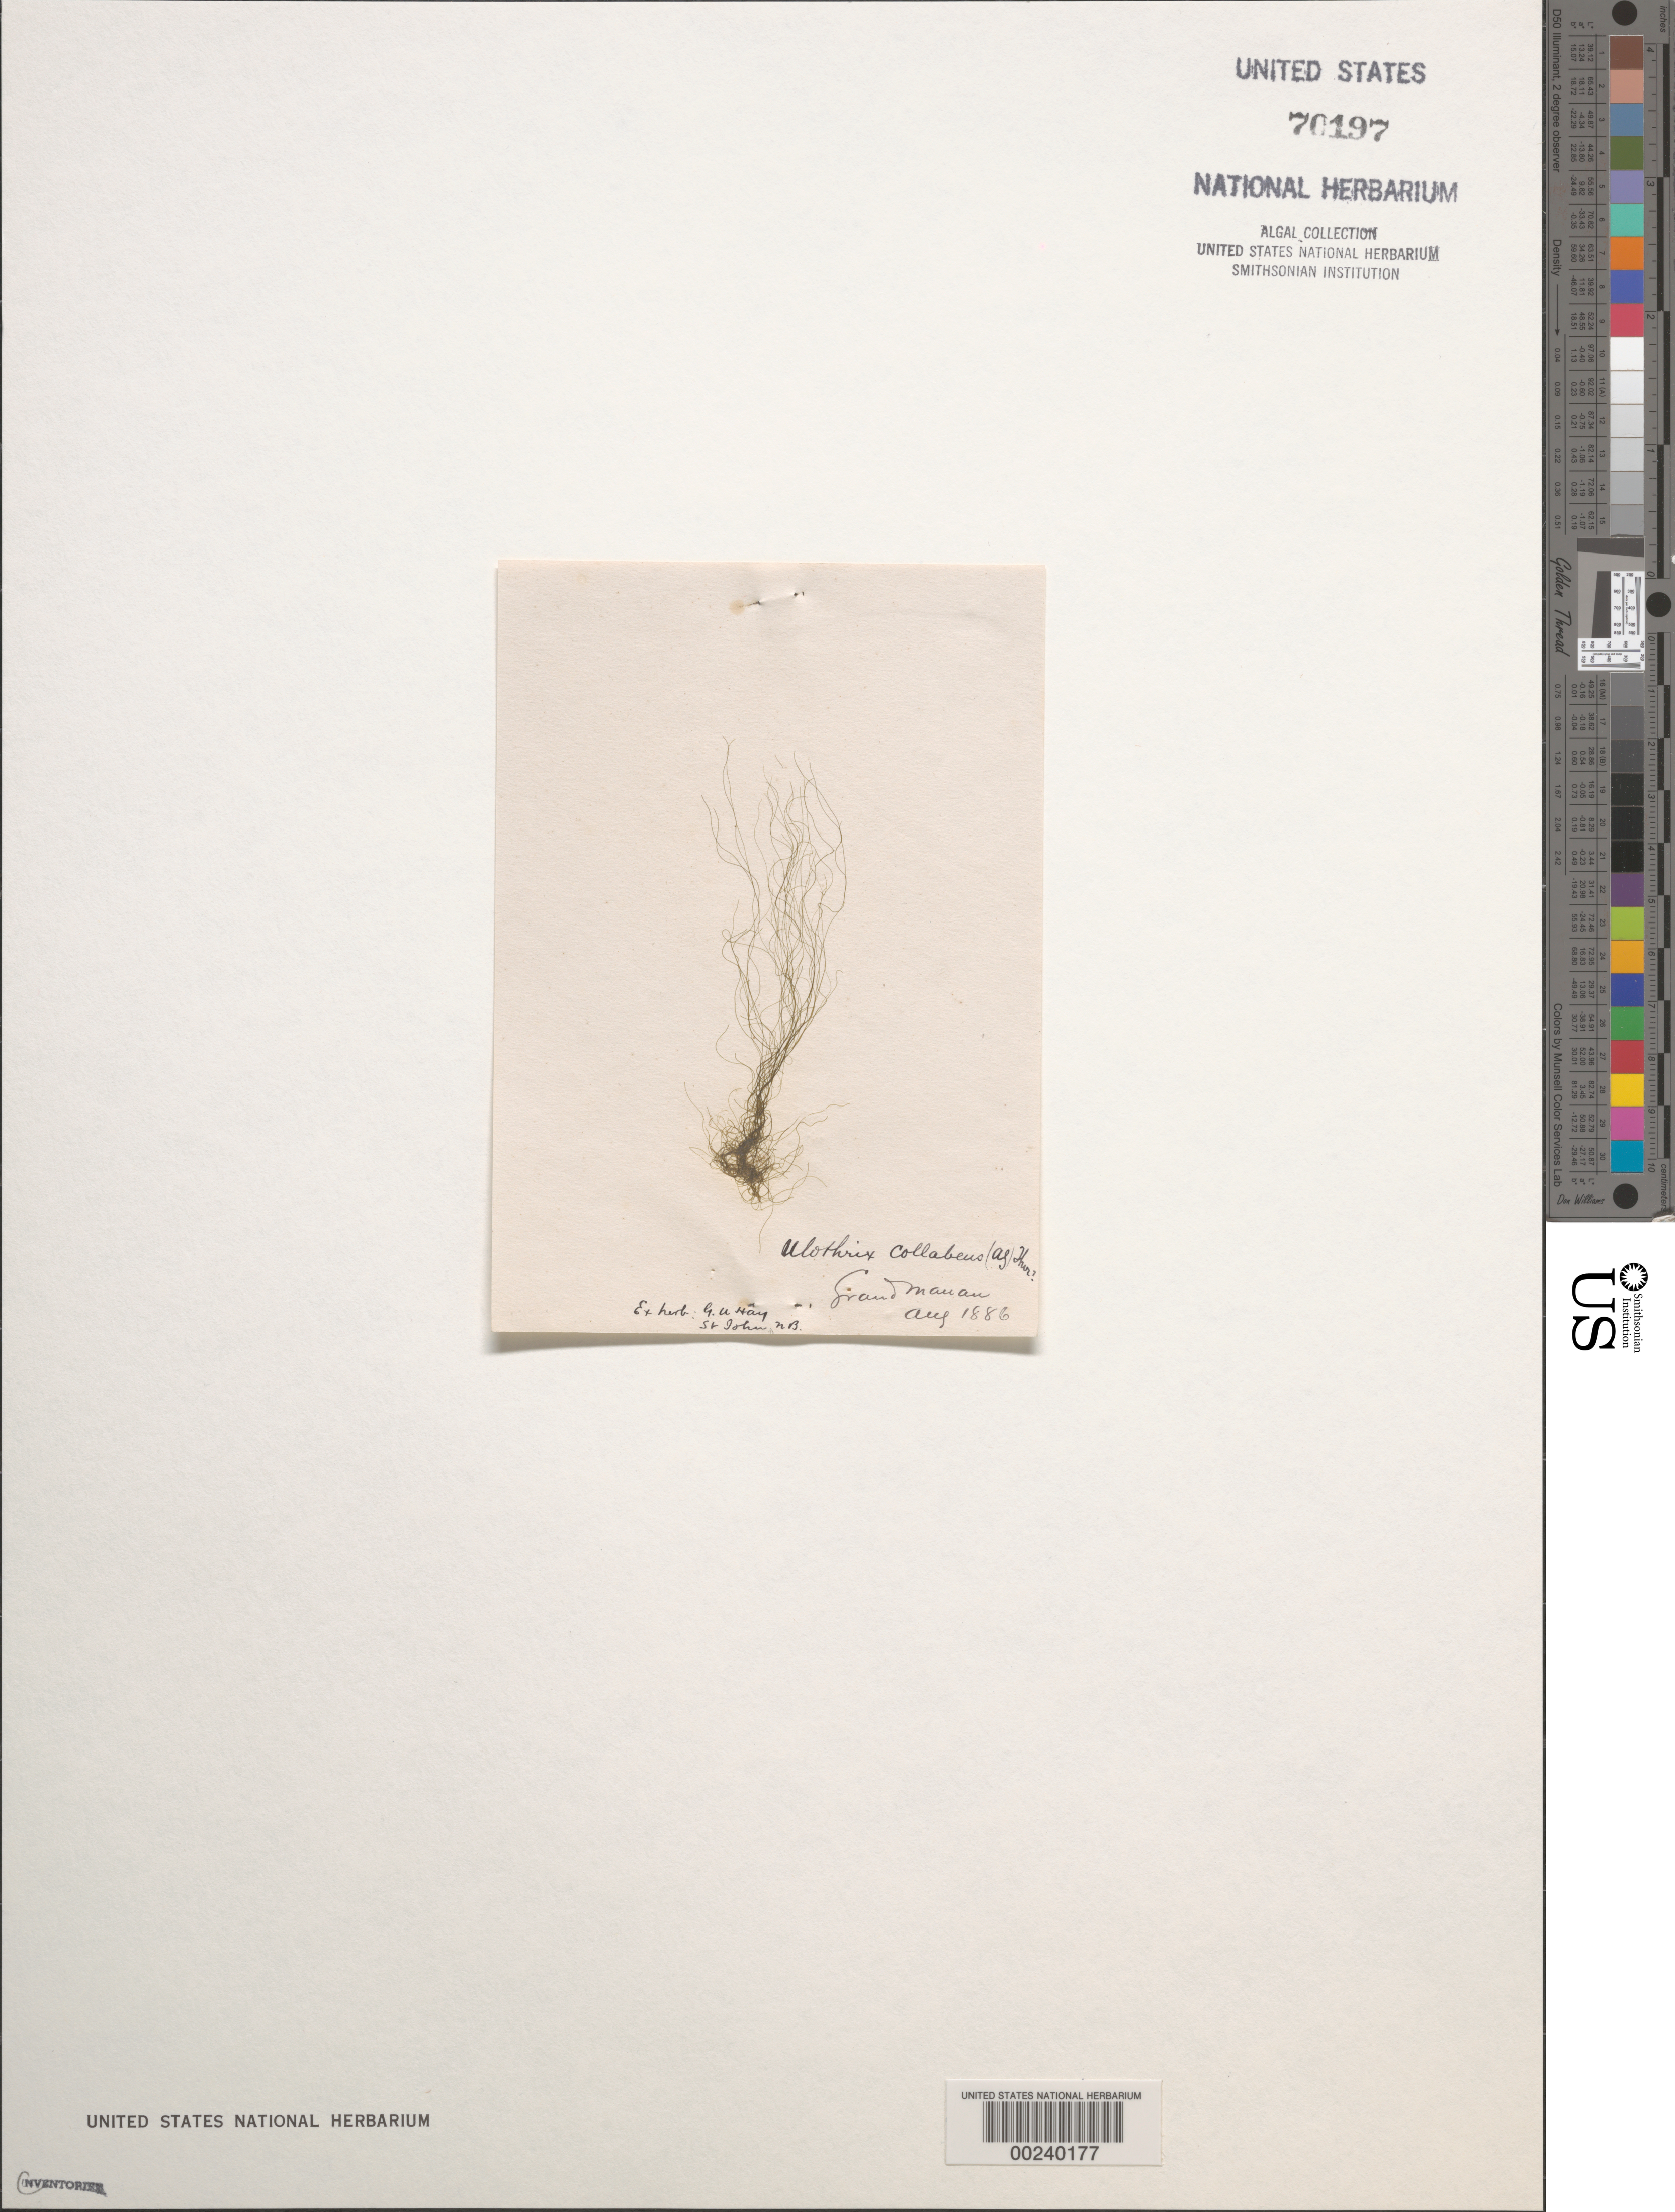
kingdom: Plantae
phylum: Chlorophyta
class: Ulvophyceae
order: Ulotrichales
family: Ulotrichaceae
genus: Ulothrix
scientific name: Ulothrix collabens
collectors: G. W. Hay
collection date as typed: Aug 1886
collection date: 1886-08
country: Canada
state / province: New Brunswick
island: Grand Manan Island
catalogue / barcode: US 70197